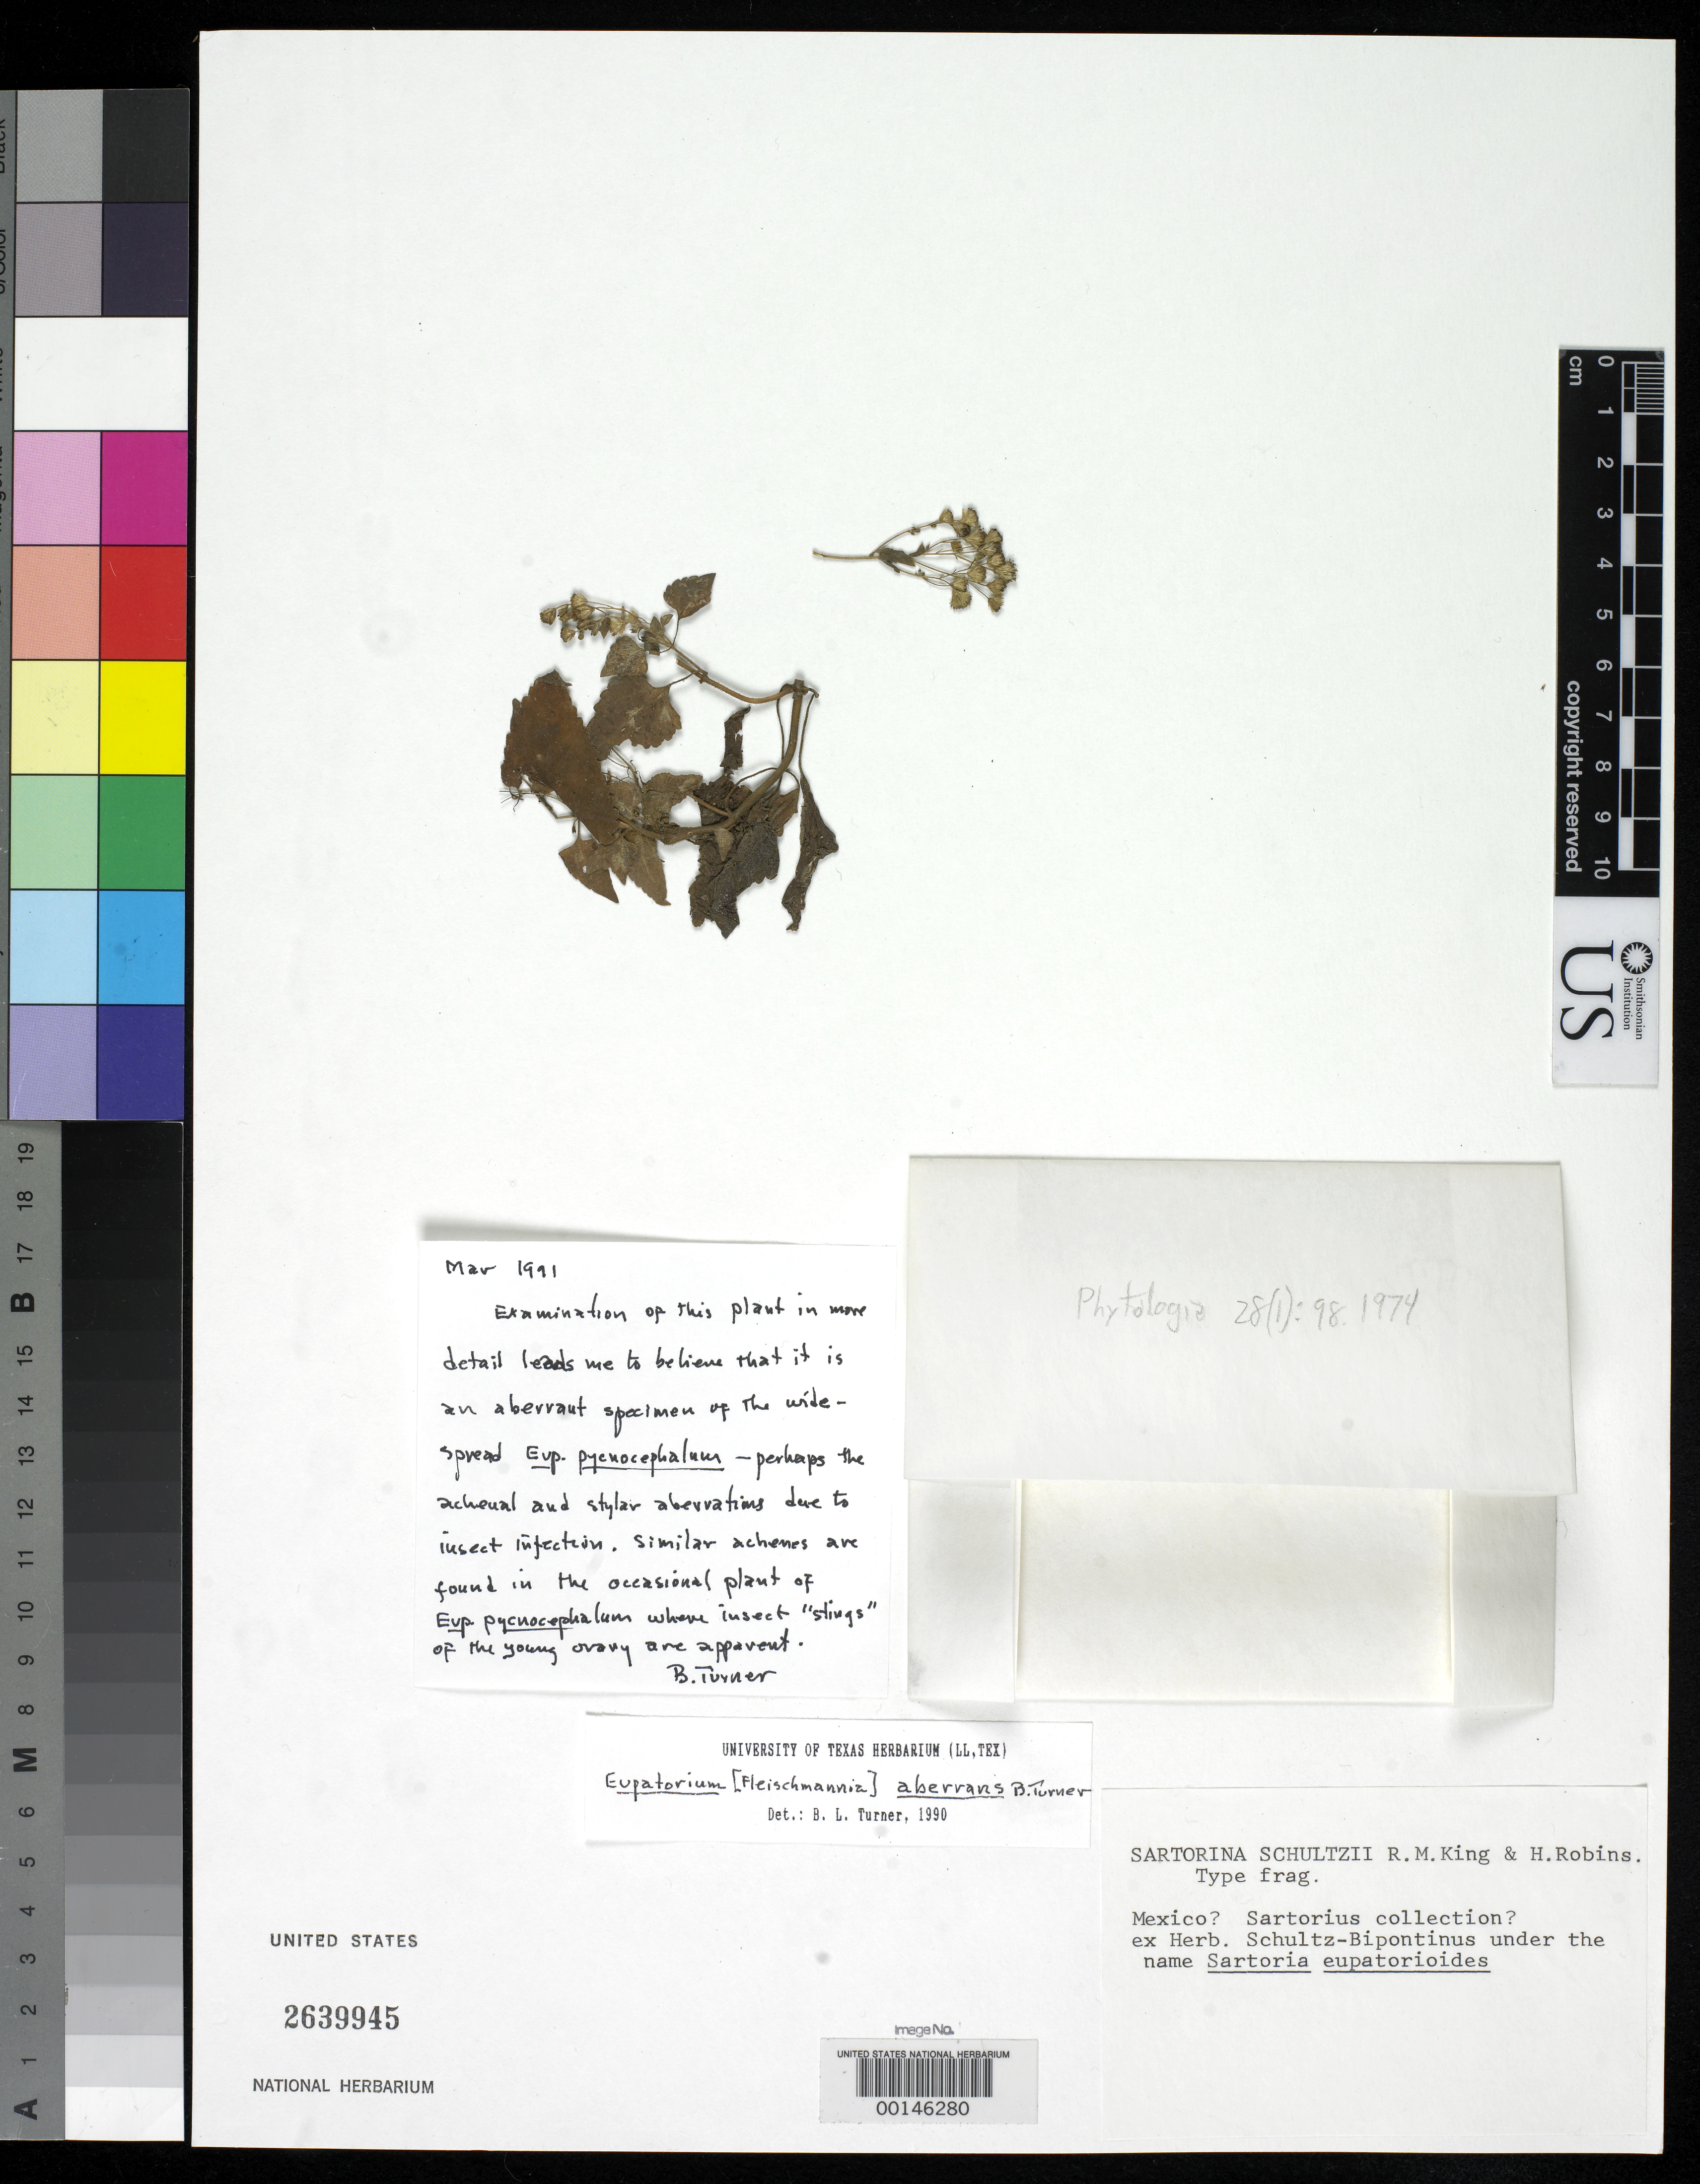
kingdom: Plantae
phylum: Tracheophyta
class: Magnoliopsida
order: Asterales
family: Asteraceae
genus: Sartorina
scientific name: Sartorina schultzii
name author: R.M. King & H. Rob.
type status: Type Material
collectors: C. Sartorius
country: Mexico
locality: E of Monserrat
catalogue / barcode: US 2939945